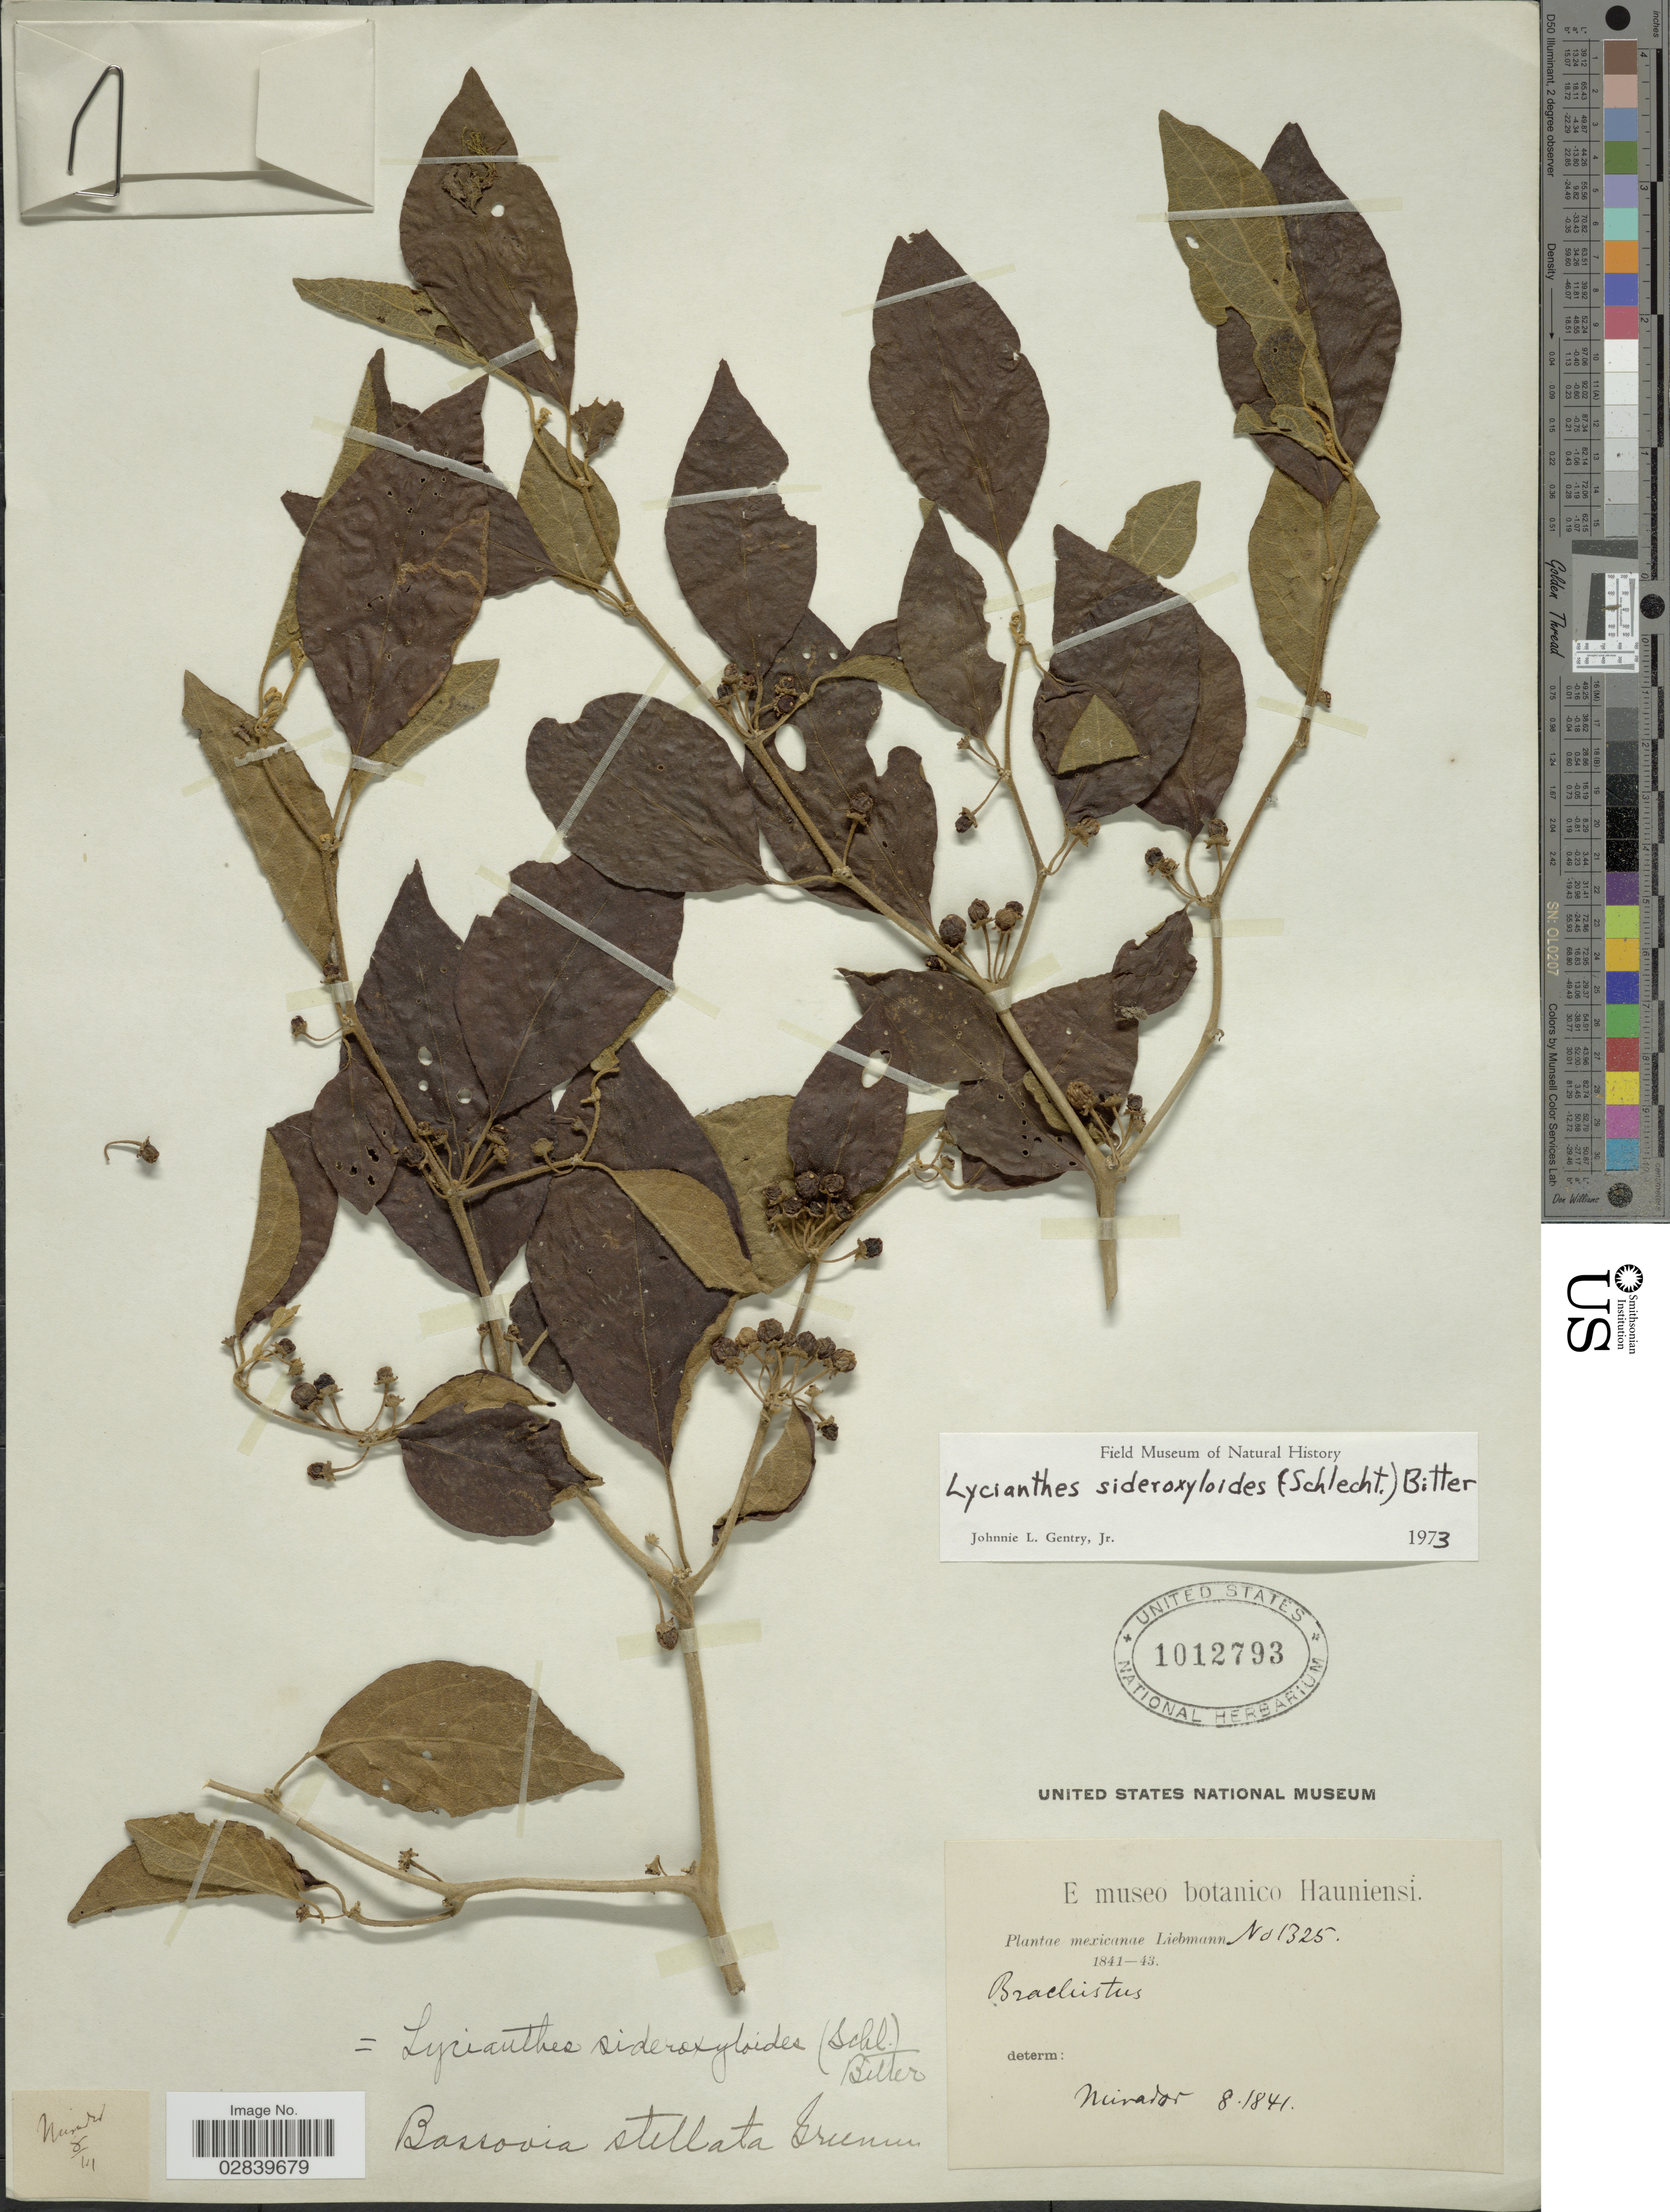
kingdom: Plantae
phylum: Tracheophyta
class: Magnoliopsida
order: Solanales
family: Solanaceae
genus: Lycianthes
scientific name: Lycianthes sideroxyloides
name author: (Schltdl.) Bitter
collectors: Liebmann, --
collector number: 1325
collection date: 1841-08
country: Mexico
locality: Mirador.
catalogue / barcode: US 1012793